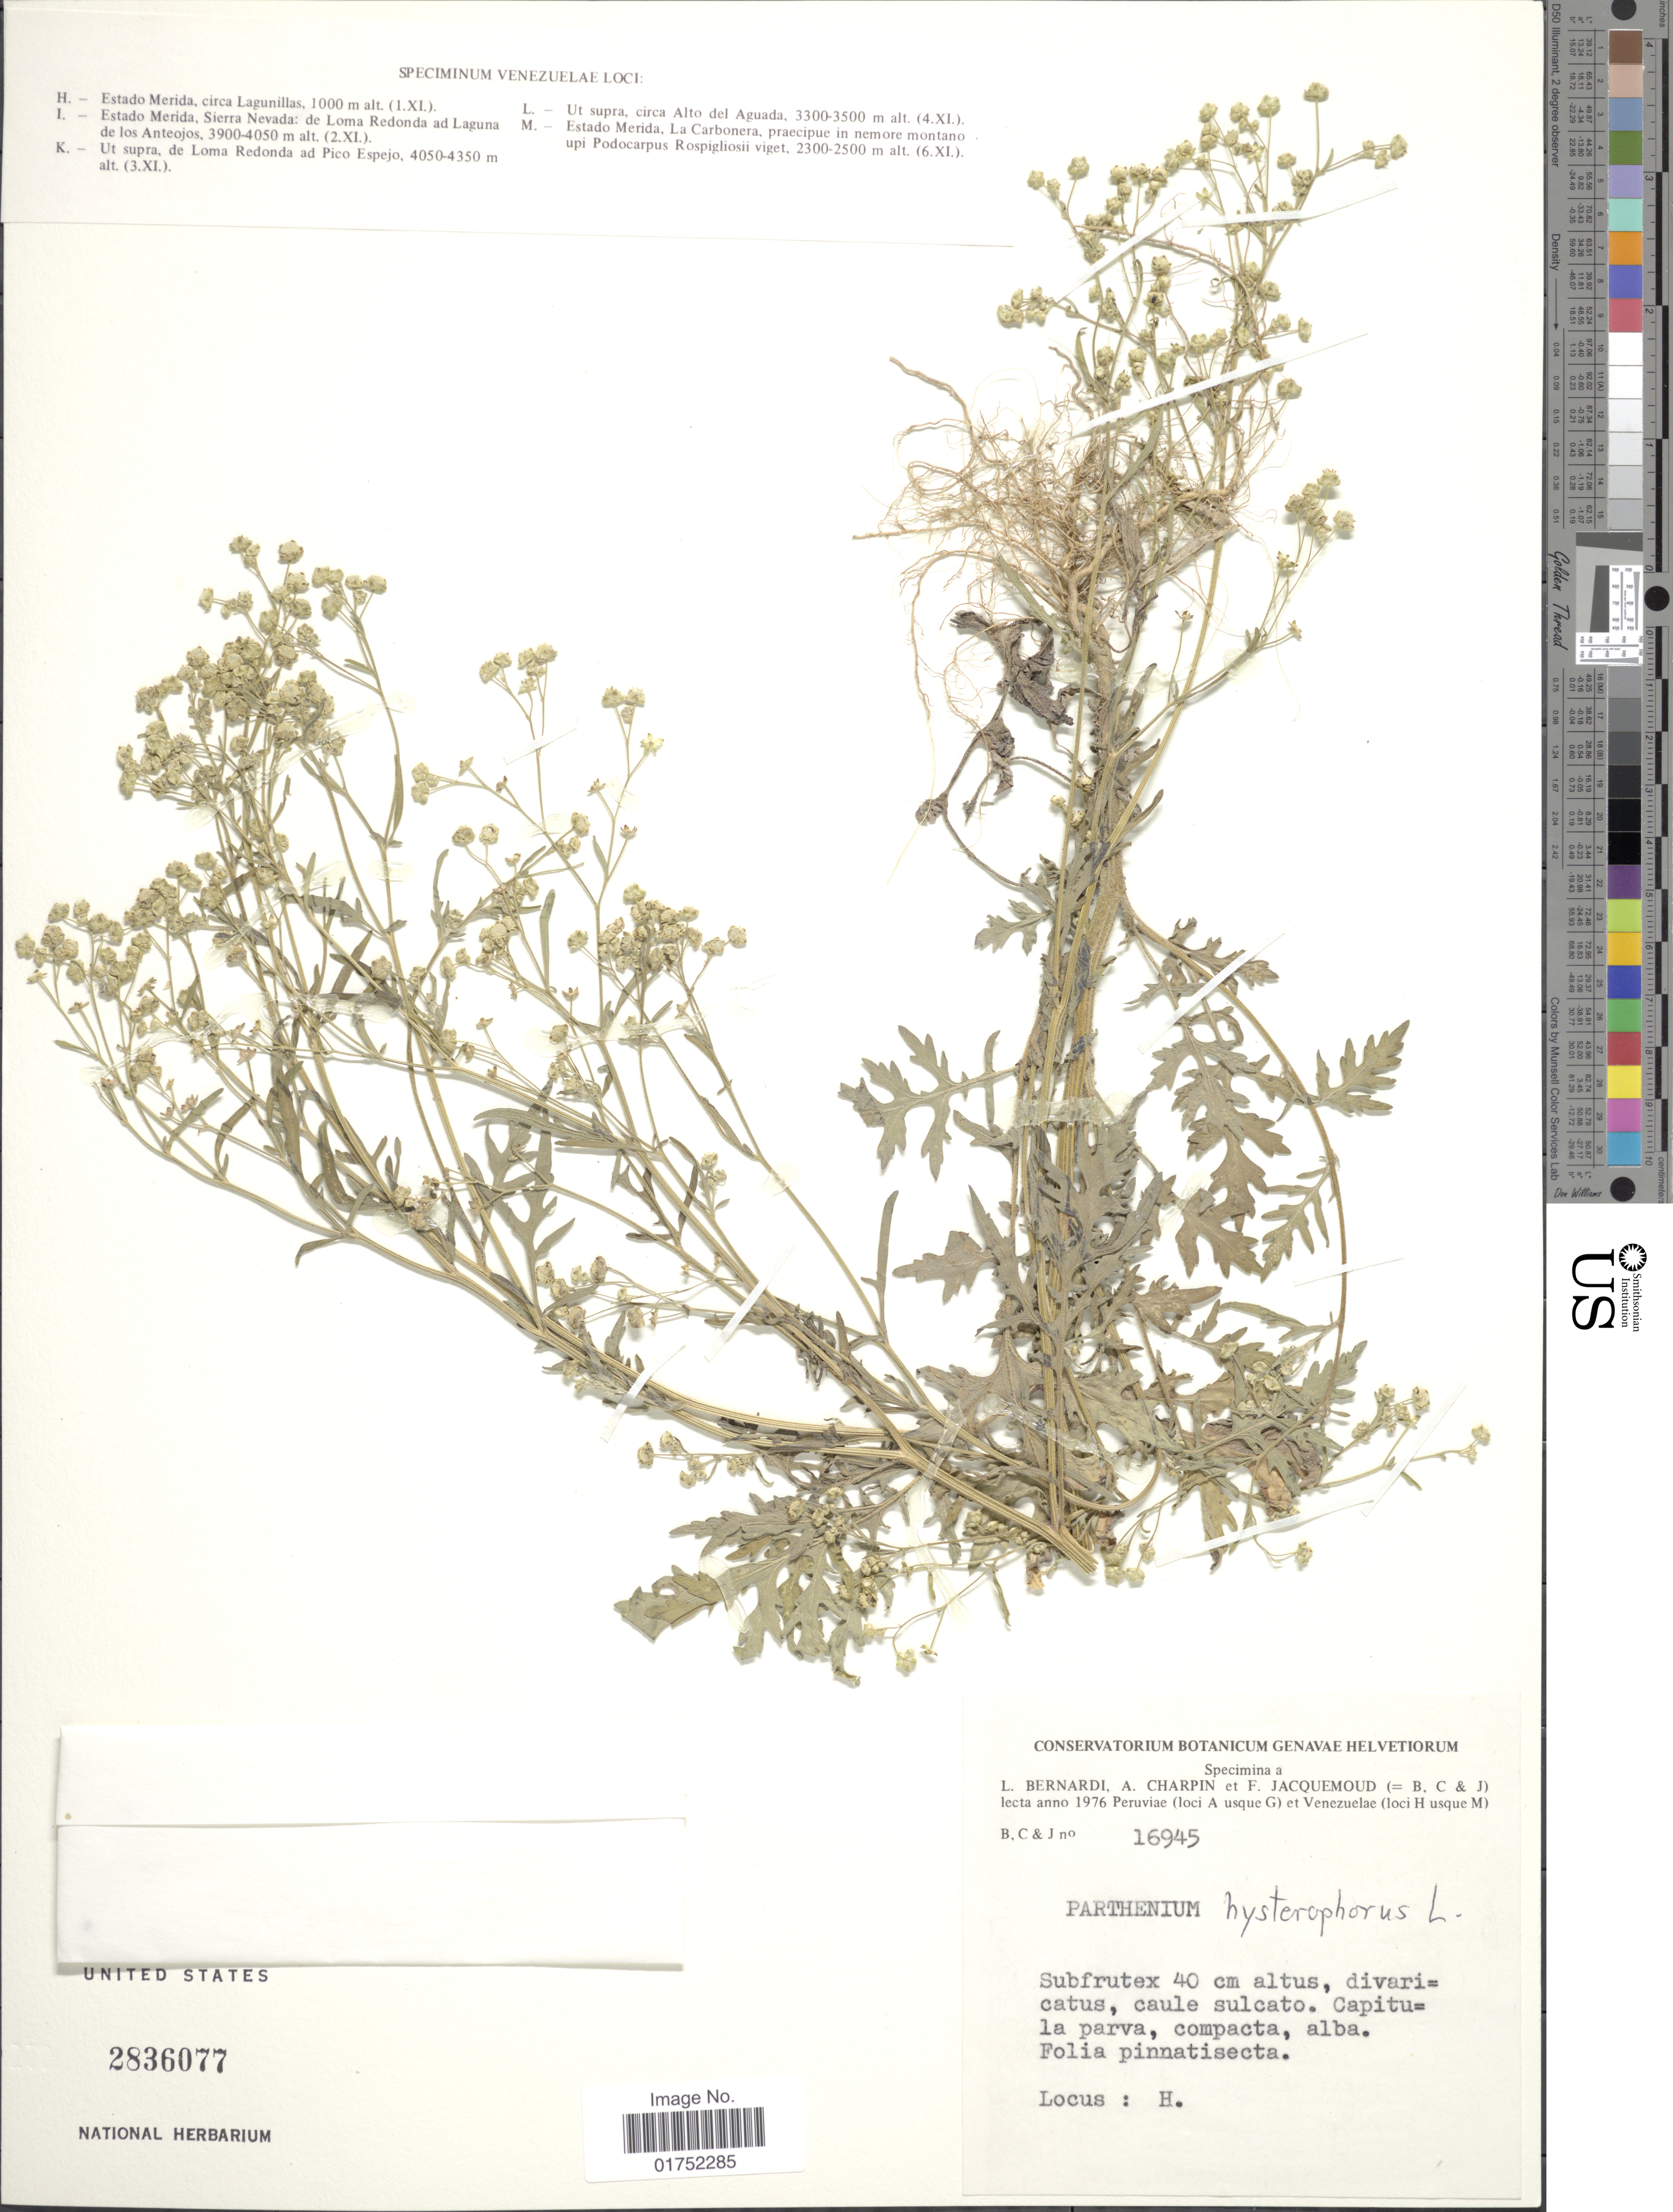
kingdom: Plantae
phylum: Tracheophyta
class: Magnoliopsida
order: Asterales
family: Asteraceae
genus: Parthenium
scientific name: Parthenium hysterophorus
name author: L.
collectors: L. Bernardi, A. Charpin & F. Jacquemoud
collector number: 16945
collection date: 1976-11-01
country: Venezuela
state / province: Mérida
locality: Circa Lagunillas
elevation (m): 1000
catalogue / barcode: US 2836077